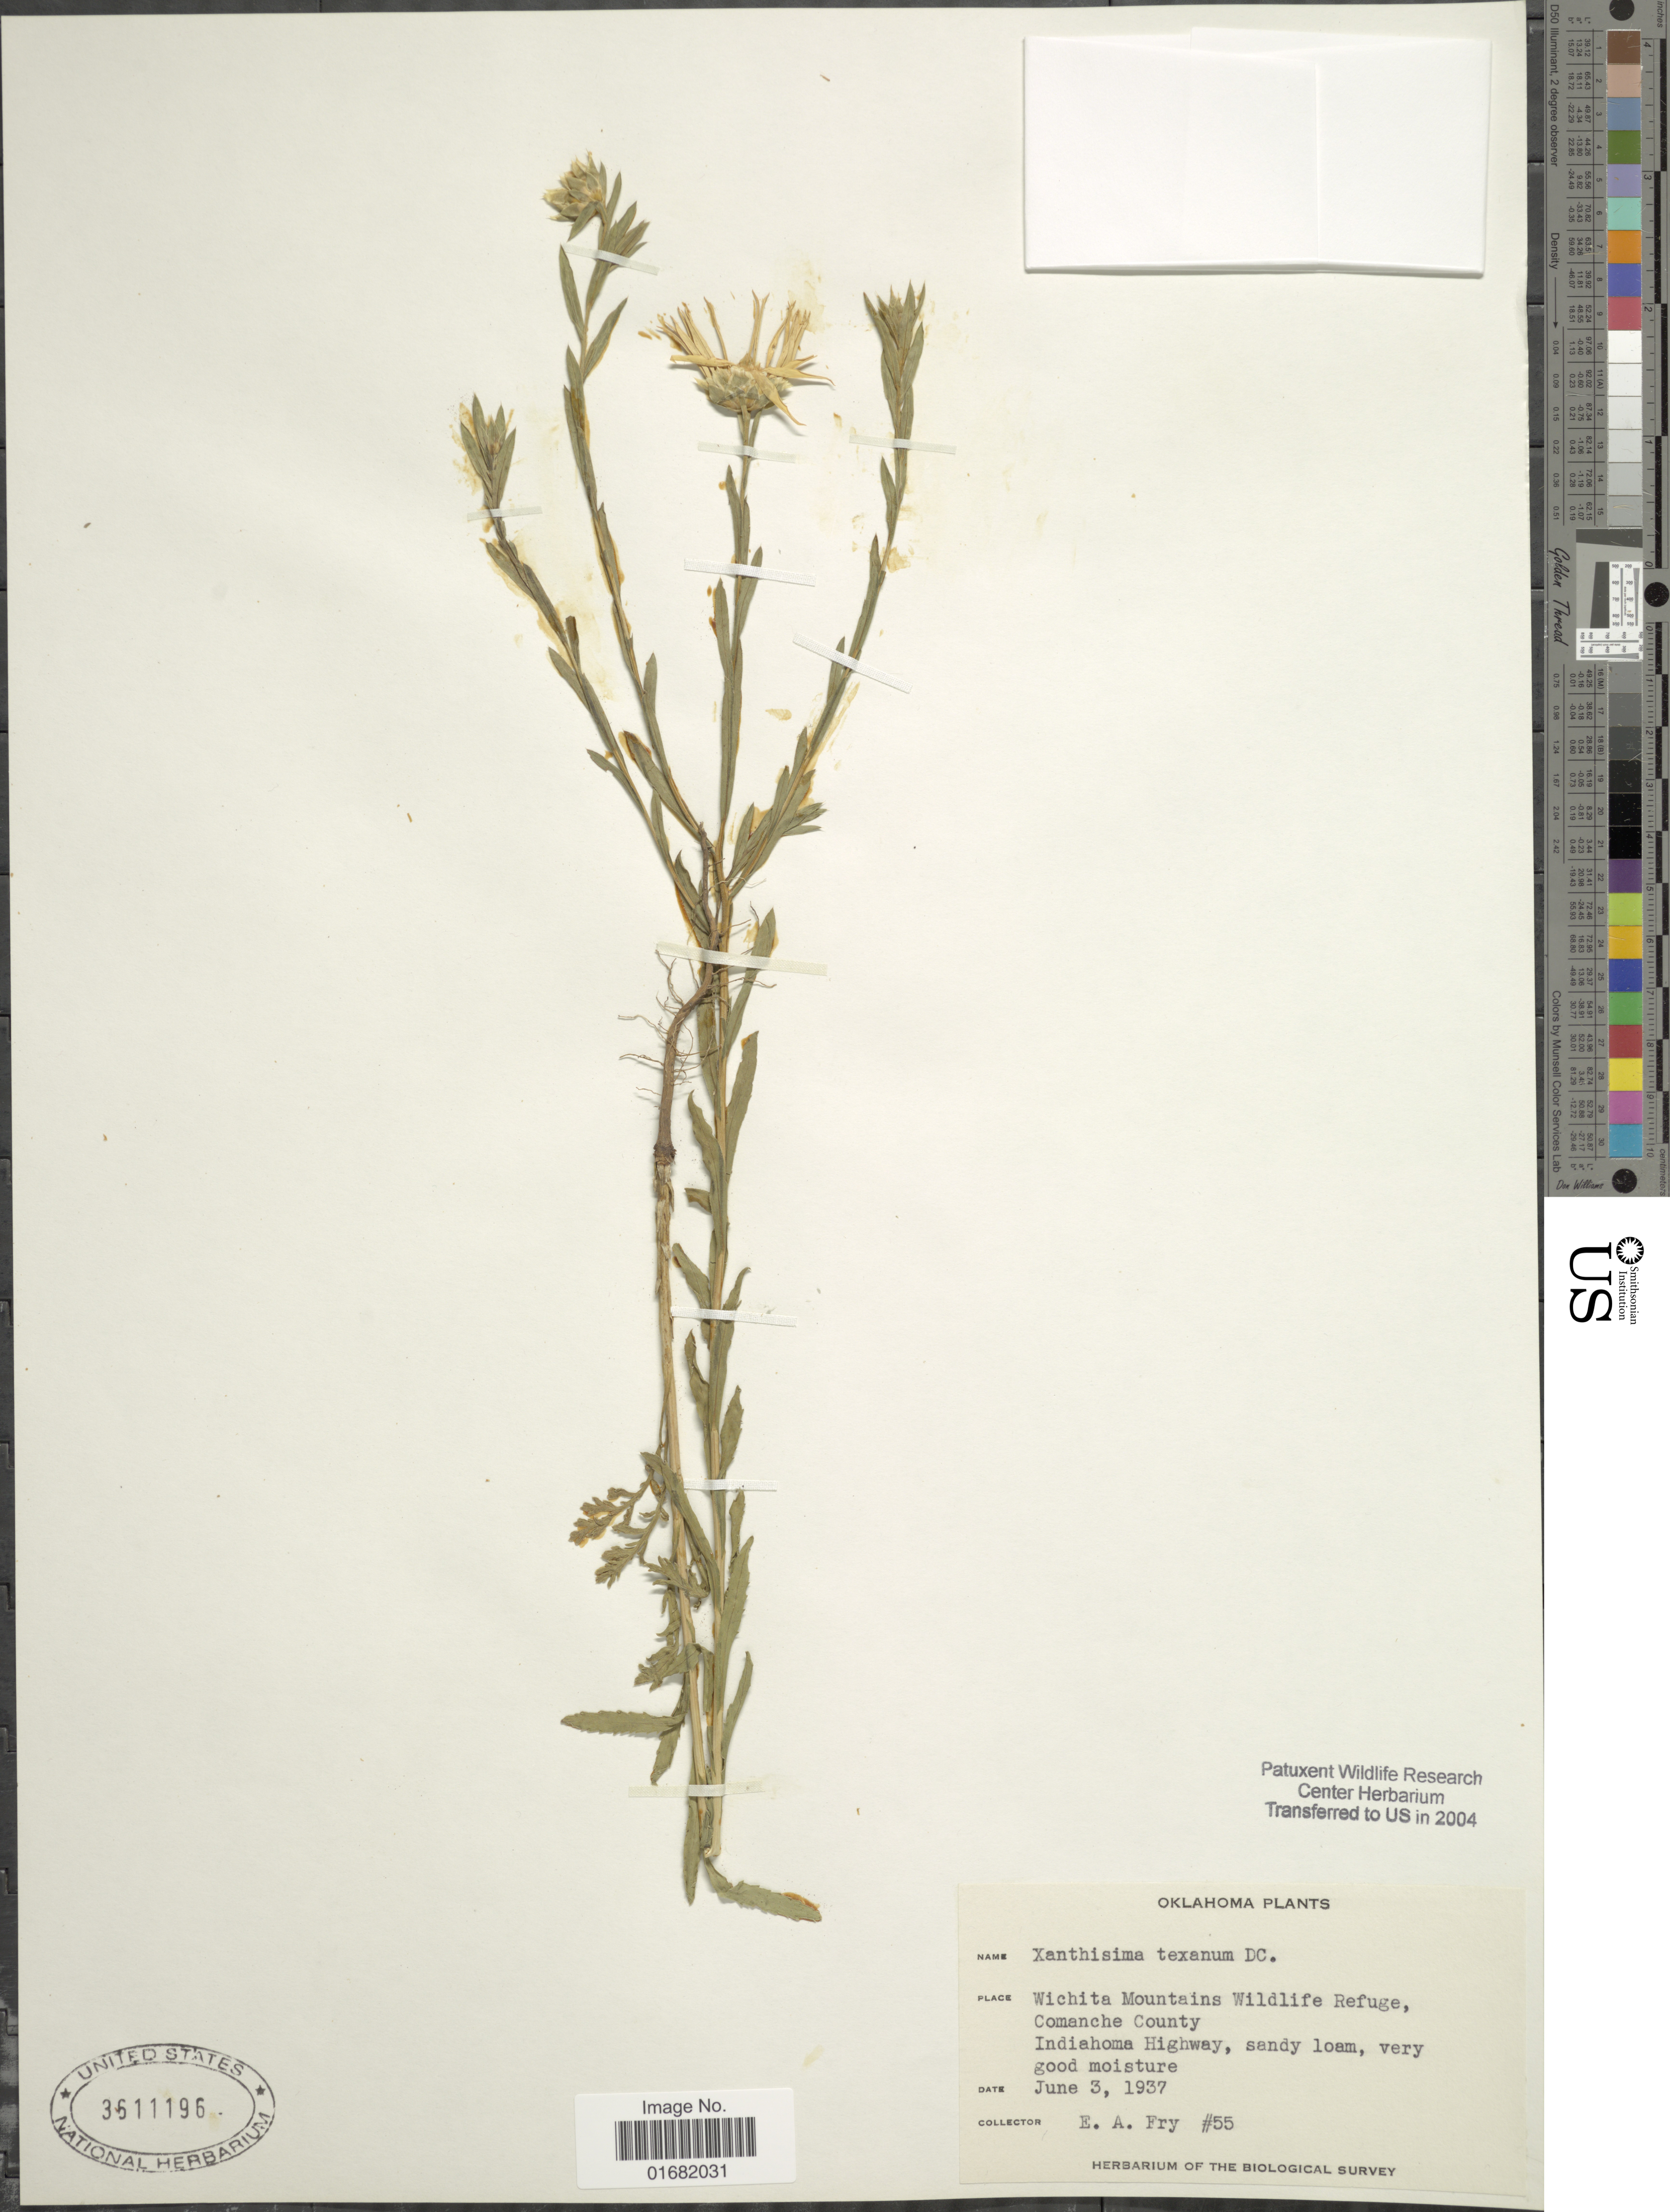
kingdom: Plantae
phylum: Tracheophyta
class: Magnoliopsida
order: Asterales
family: Asteraceae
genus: Xanthisma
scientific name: Xanthisma texanum subsp. drummondii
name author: (Torr. & A. Gray) Semple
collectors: E. Fry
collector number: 55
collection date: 1937-06-03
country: United States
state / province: Oklahoma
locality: Wichita Mountains Wildlife Refuge, Comanche County. Indiahoma Highway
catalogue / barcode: US 3611196